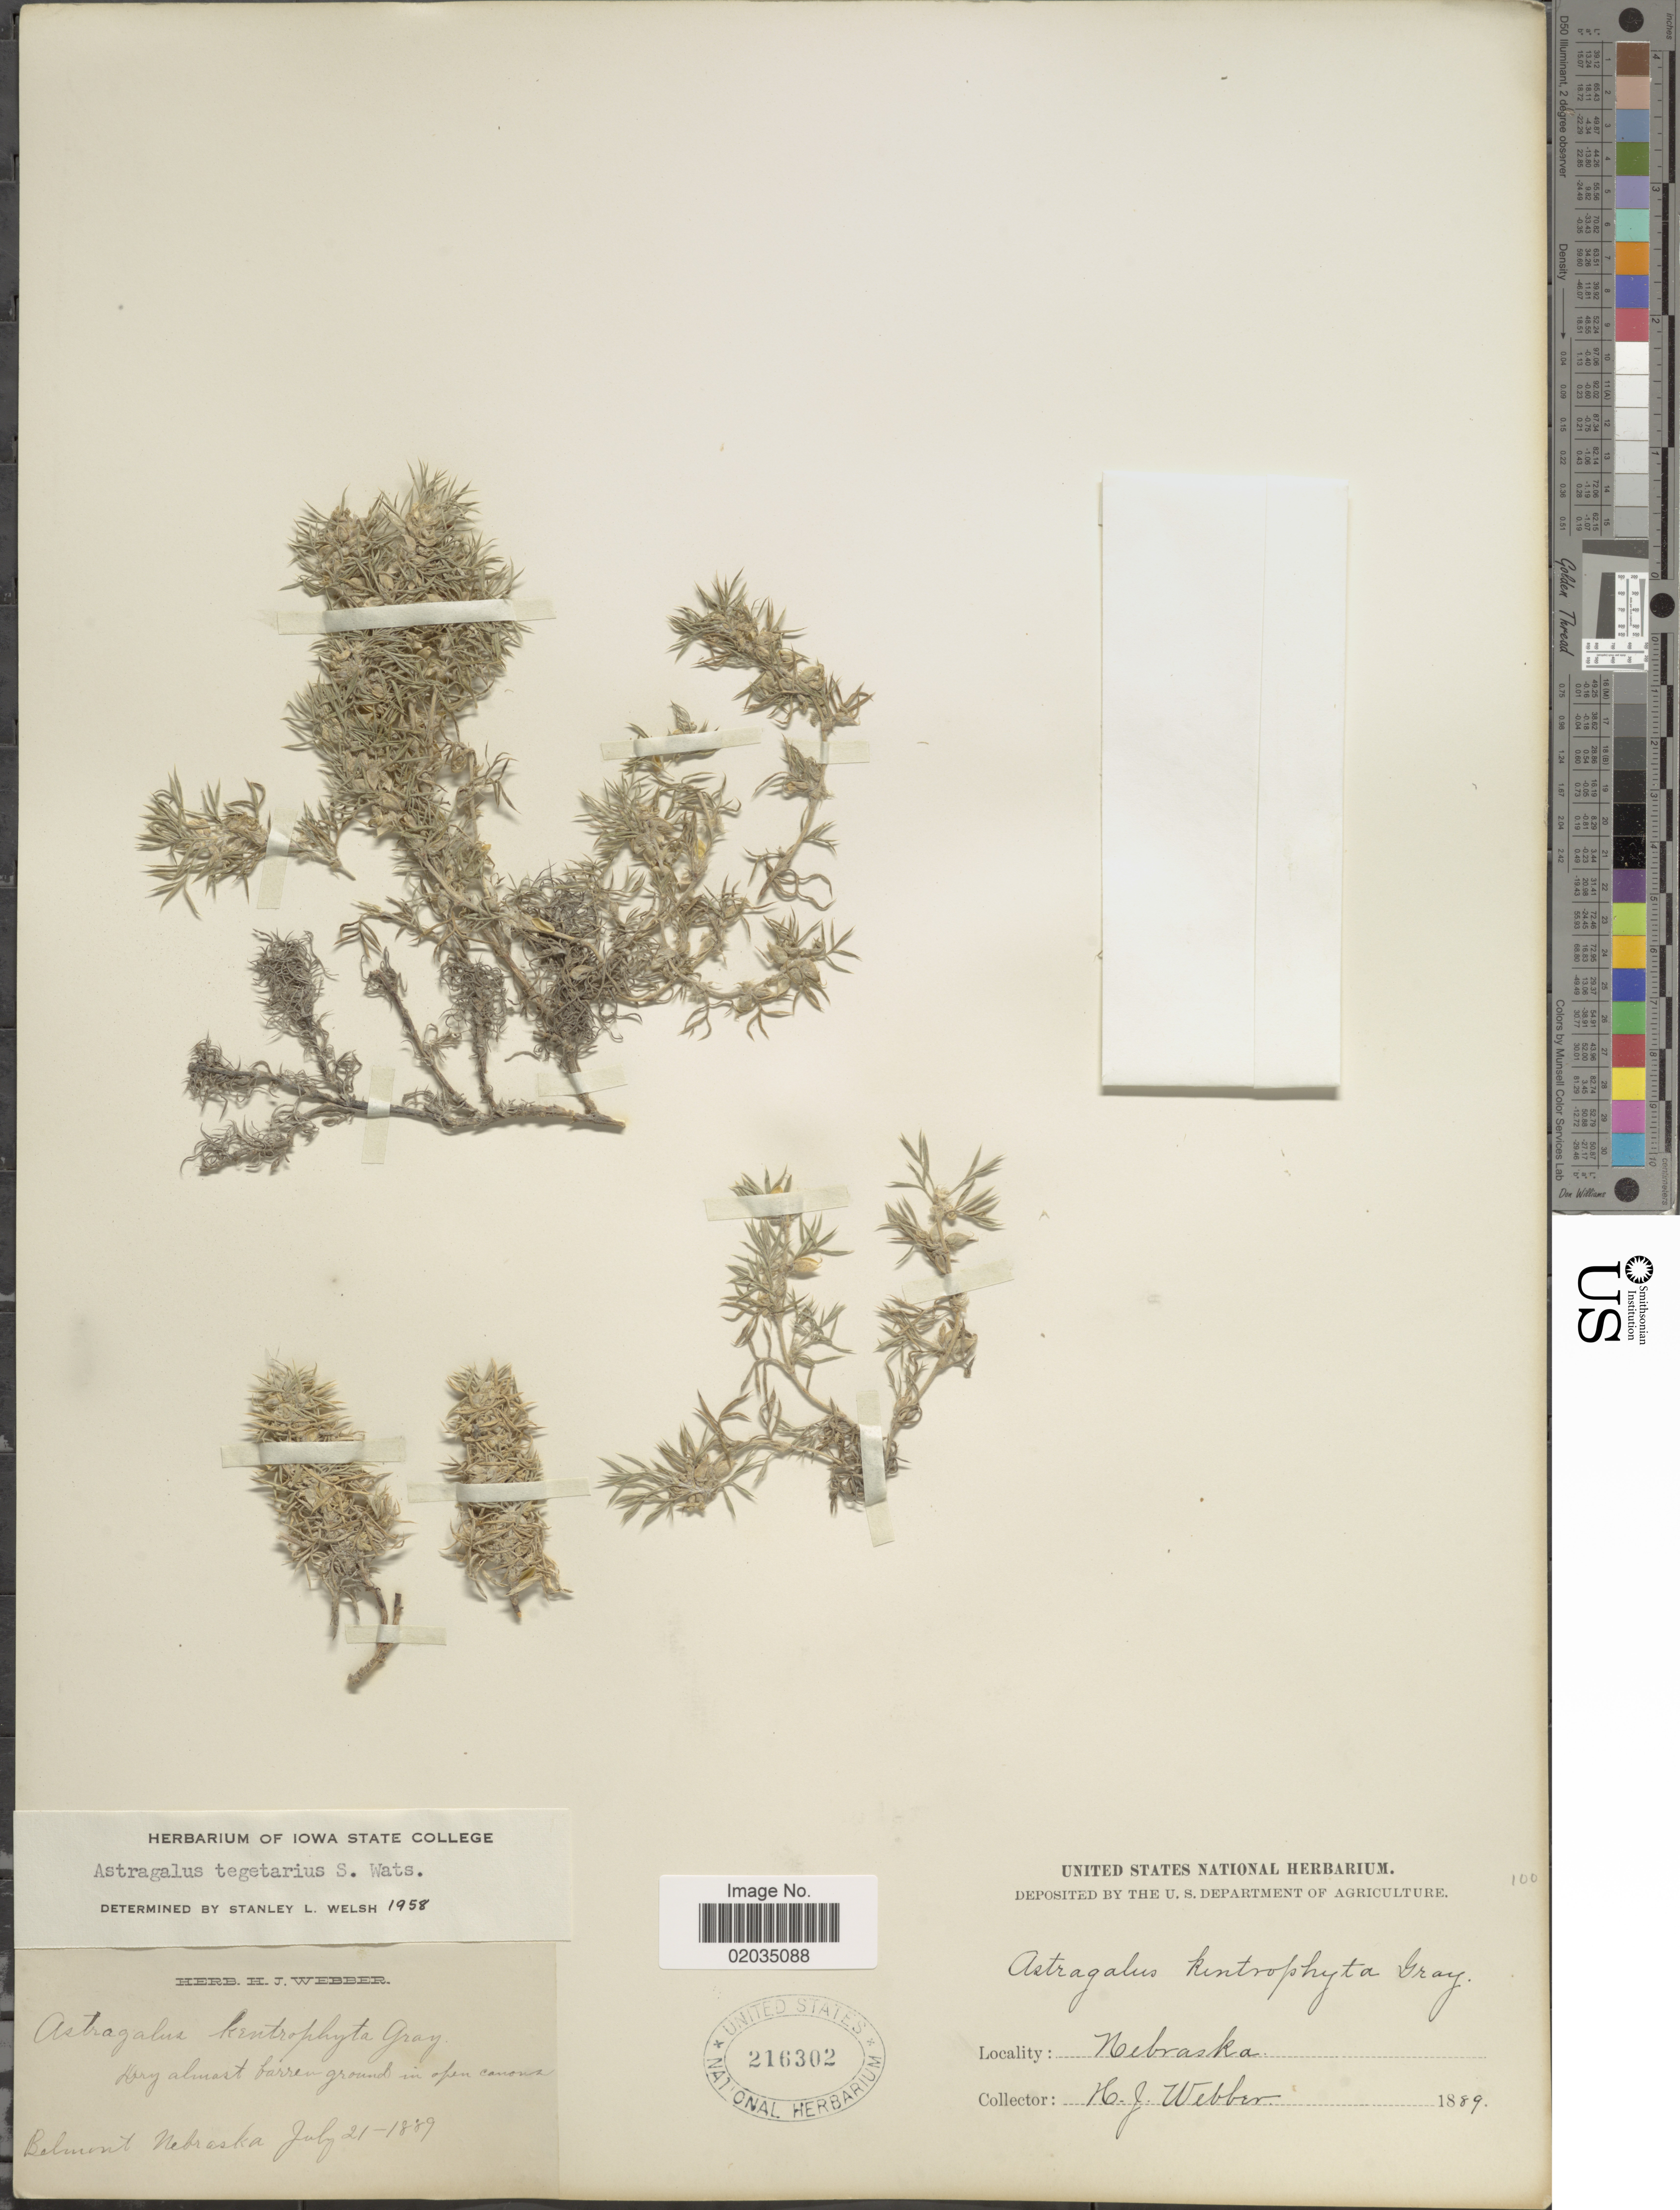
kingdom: Plantae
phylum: Tracheophyta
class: Magnoliopsida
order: Fabales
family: Fabaceae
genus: Astragalus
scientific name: Astragalus tegetarius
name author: S. Watson in C. King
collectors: H. Webber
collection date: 1889-07-21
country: United States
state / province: Nebraska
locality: Dry almost barren ground in open canins, Belmont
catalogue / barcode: US 216302